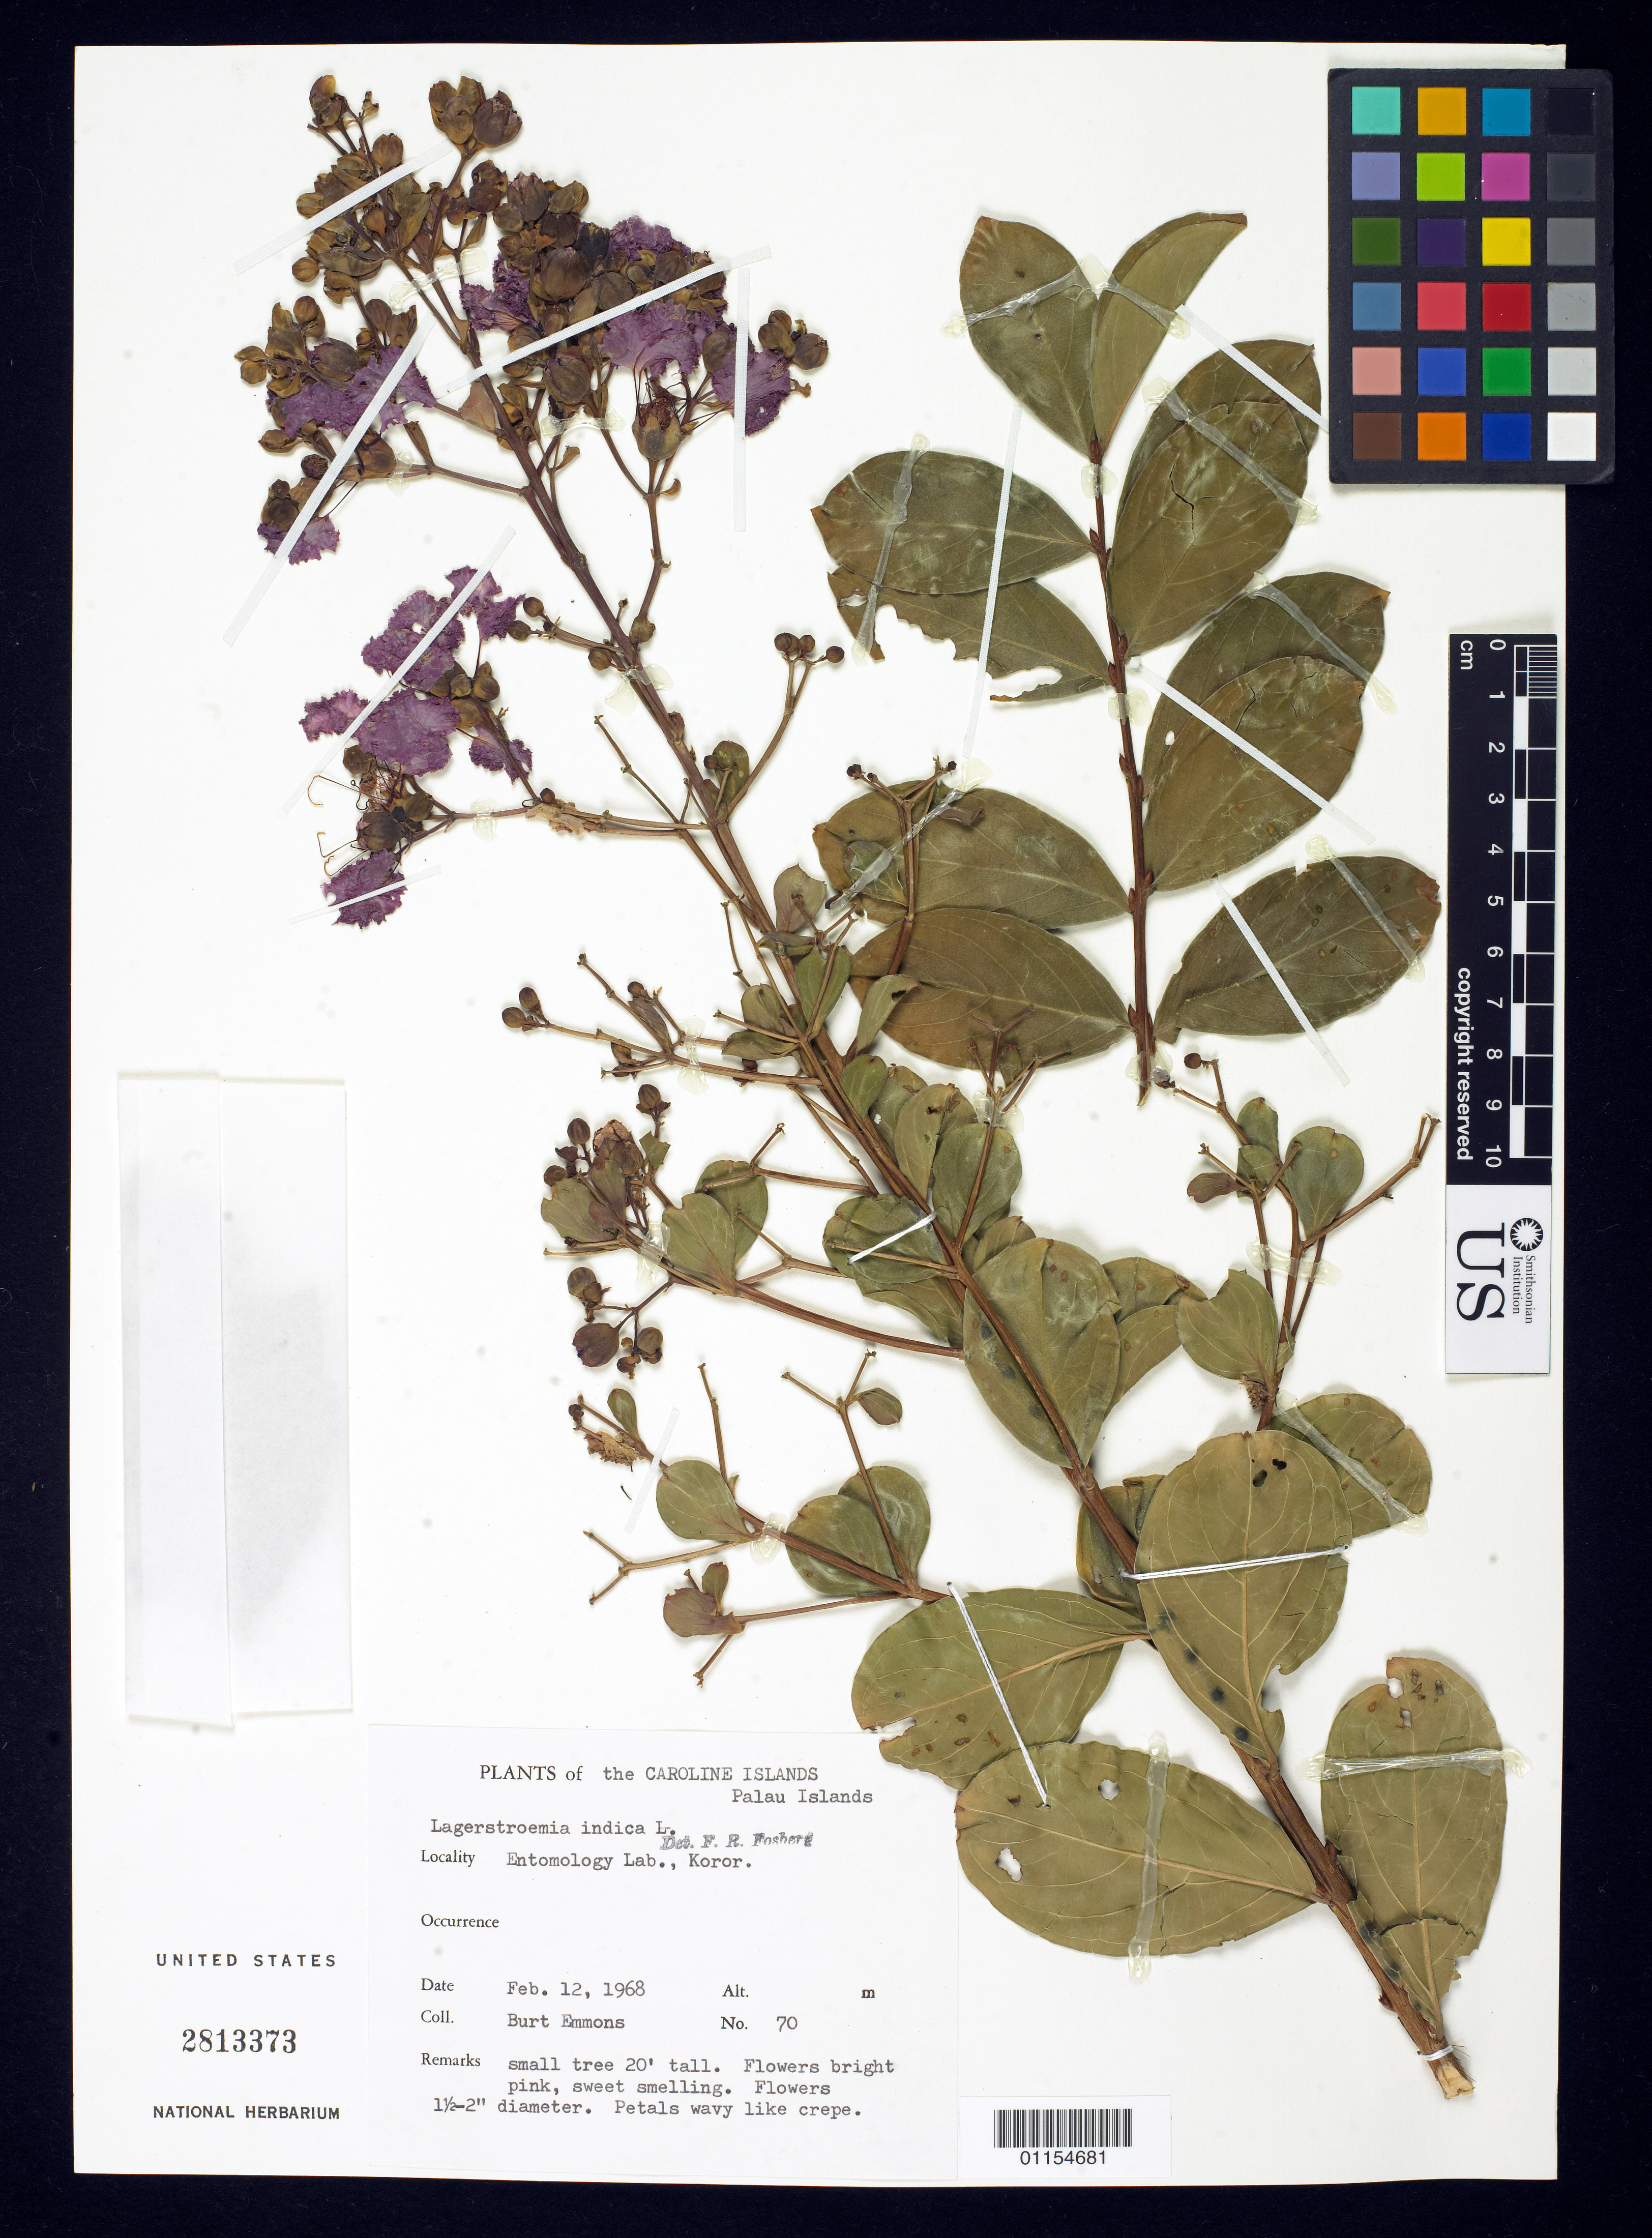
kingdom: Plantae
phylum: Tracheophyta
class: Magnoliopsida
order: Myrtales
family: Lythraceae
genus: Lagerstroemia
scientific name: Lagerstroemia indica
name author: L.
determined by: Fosberg, F. R.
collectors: B. Emmons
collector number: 70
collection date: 1968-02-12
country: Palau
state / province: Koror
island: Koror I.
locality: Entymology lab.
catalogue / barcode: US 2813373